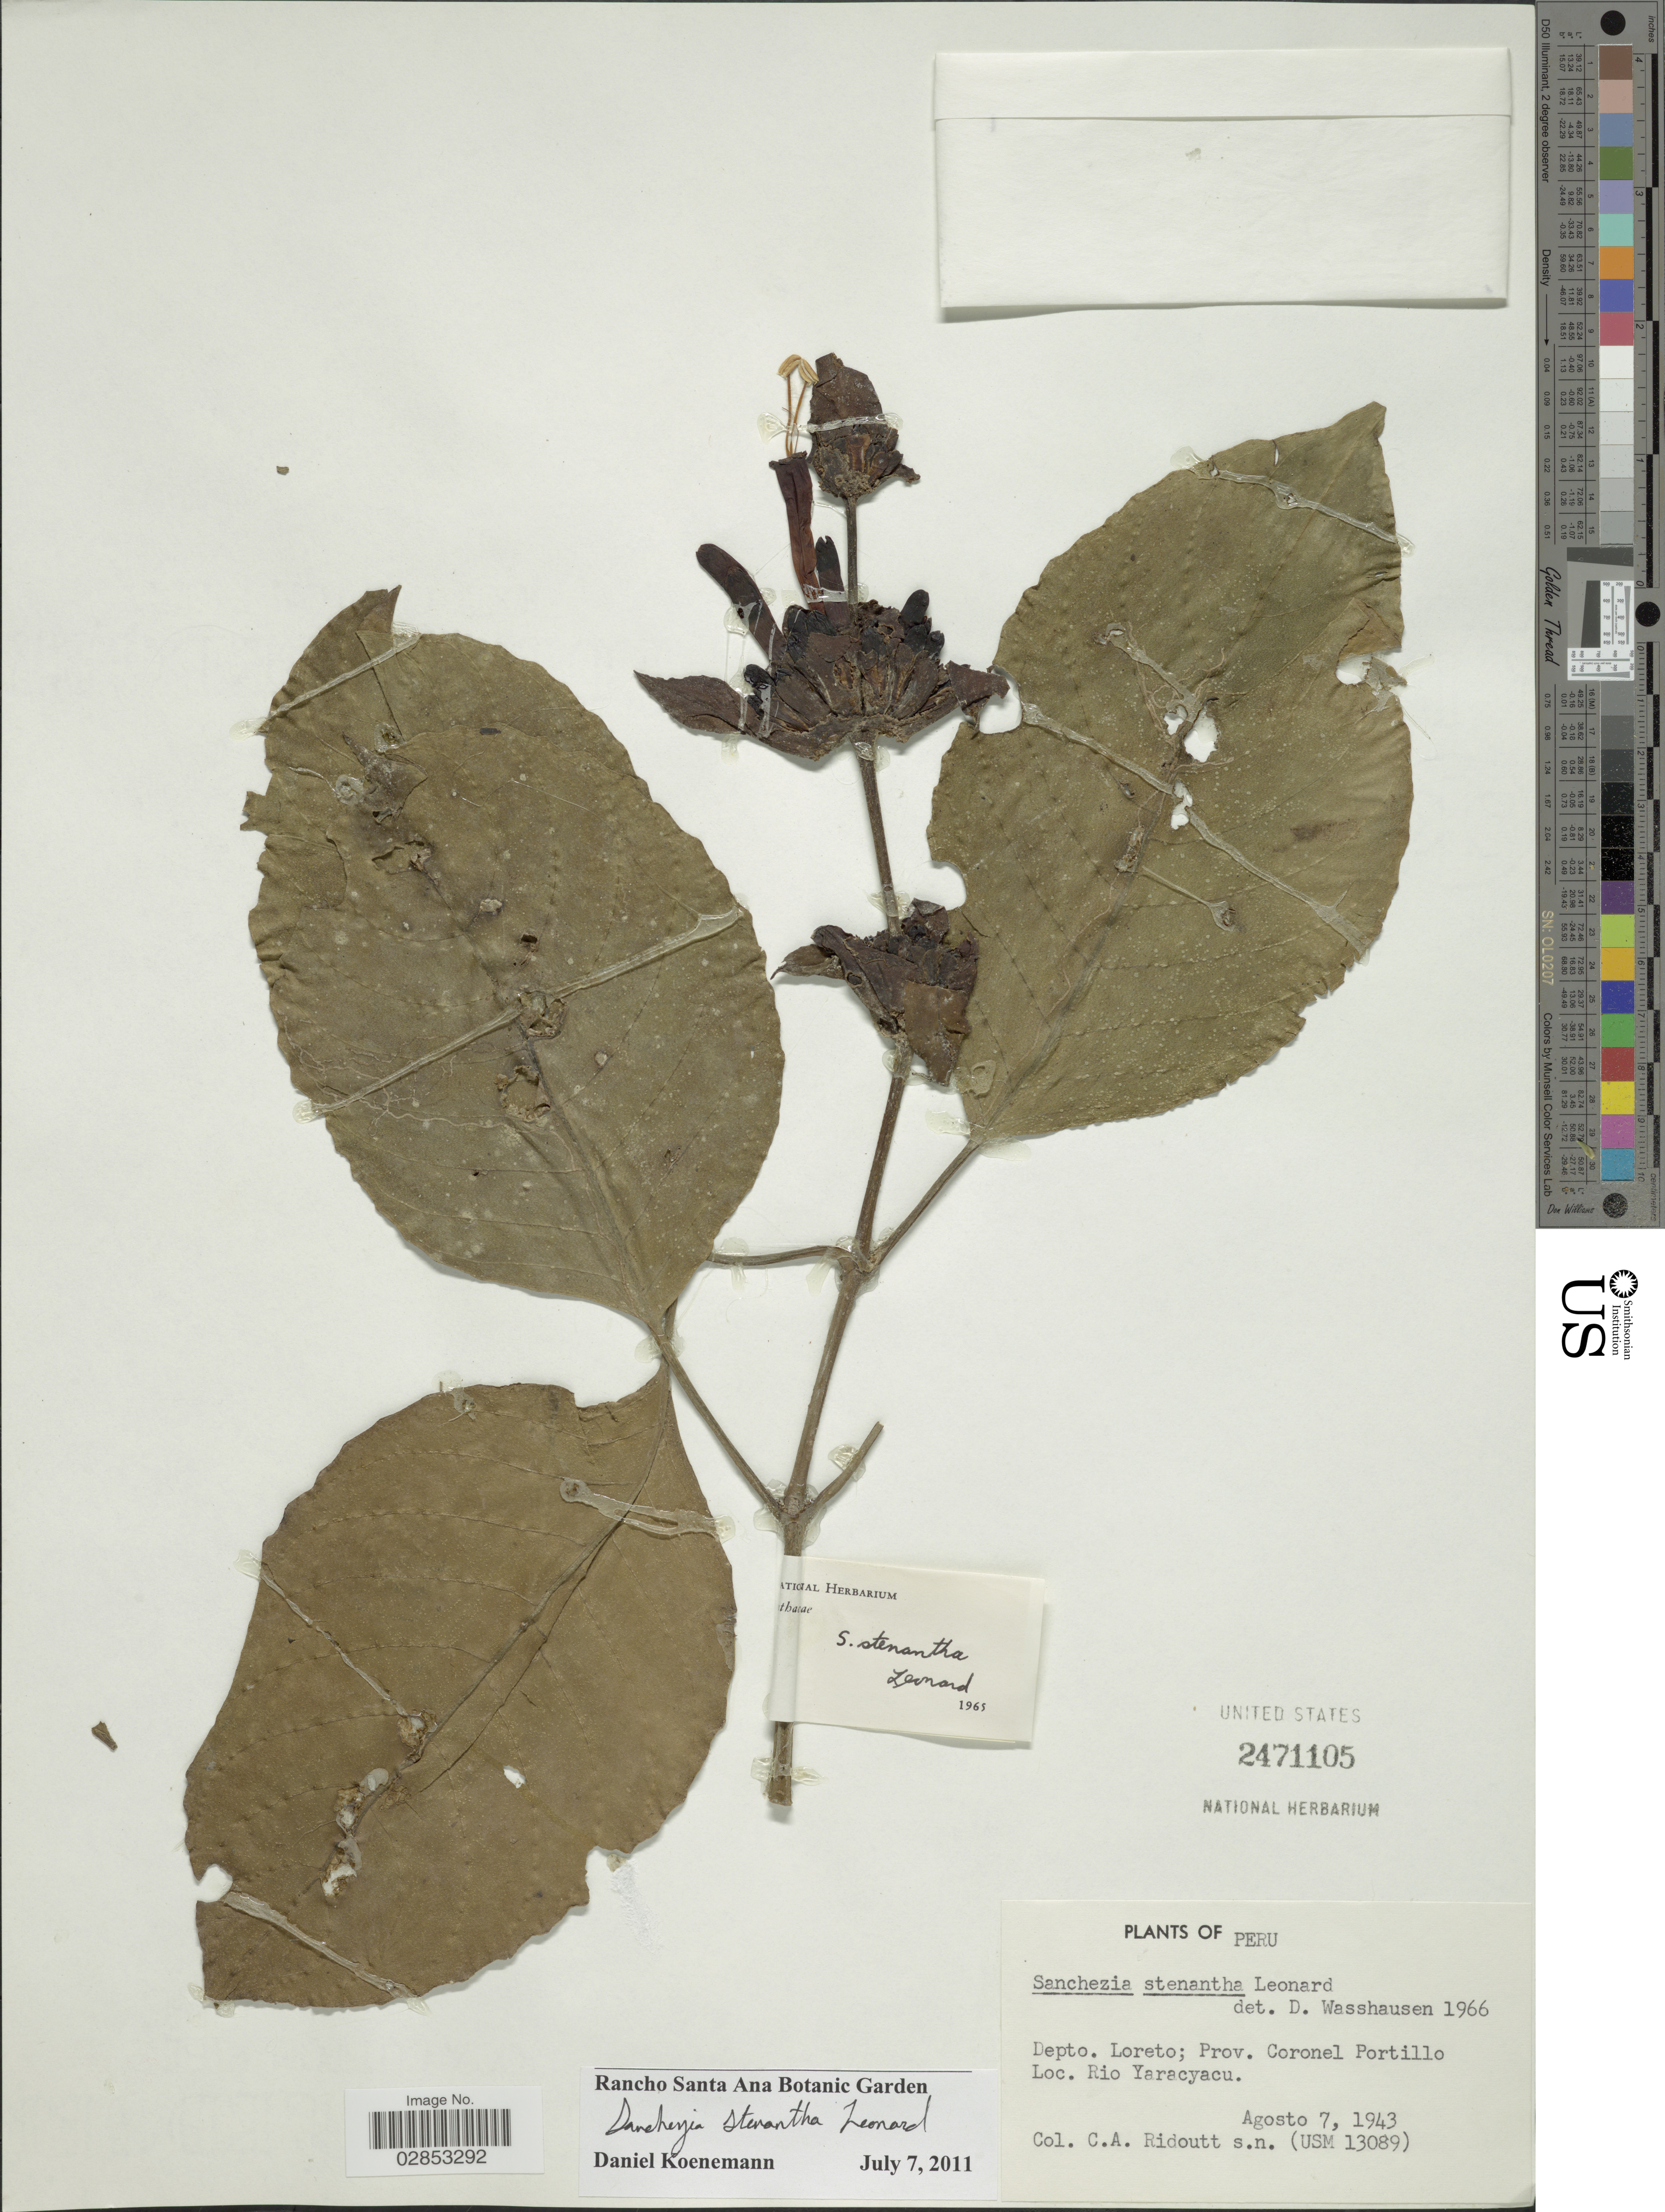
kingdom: Plantae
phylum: Tracheophyta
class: Magnoliopsida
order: Lamiales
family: Acanthaceae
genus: Sanchezia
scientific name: Sanchezia ovata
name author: Ruiz & Pav.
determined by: Azevedo, Igor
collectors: C. Ridoutt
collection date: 1943-08-07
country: Peru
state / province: Loreto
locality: Depto. Loreto; Prov. Coronel Portillo, Rio Yaracyacu.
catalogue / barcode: US 2471105